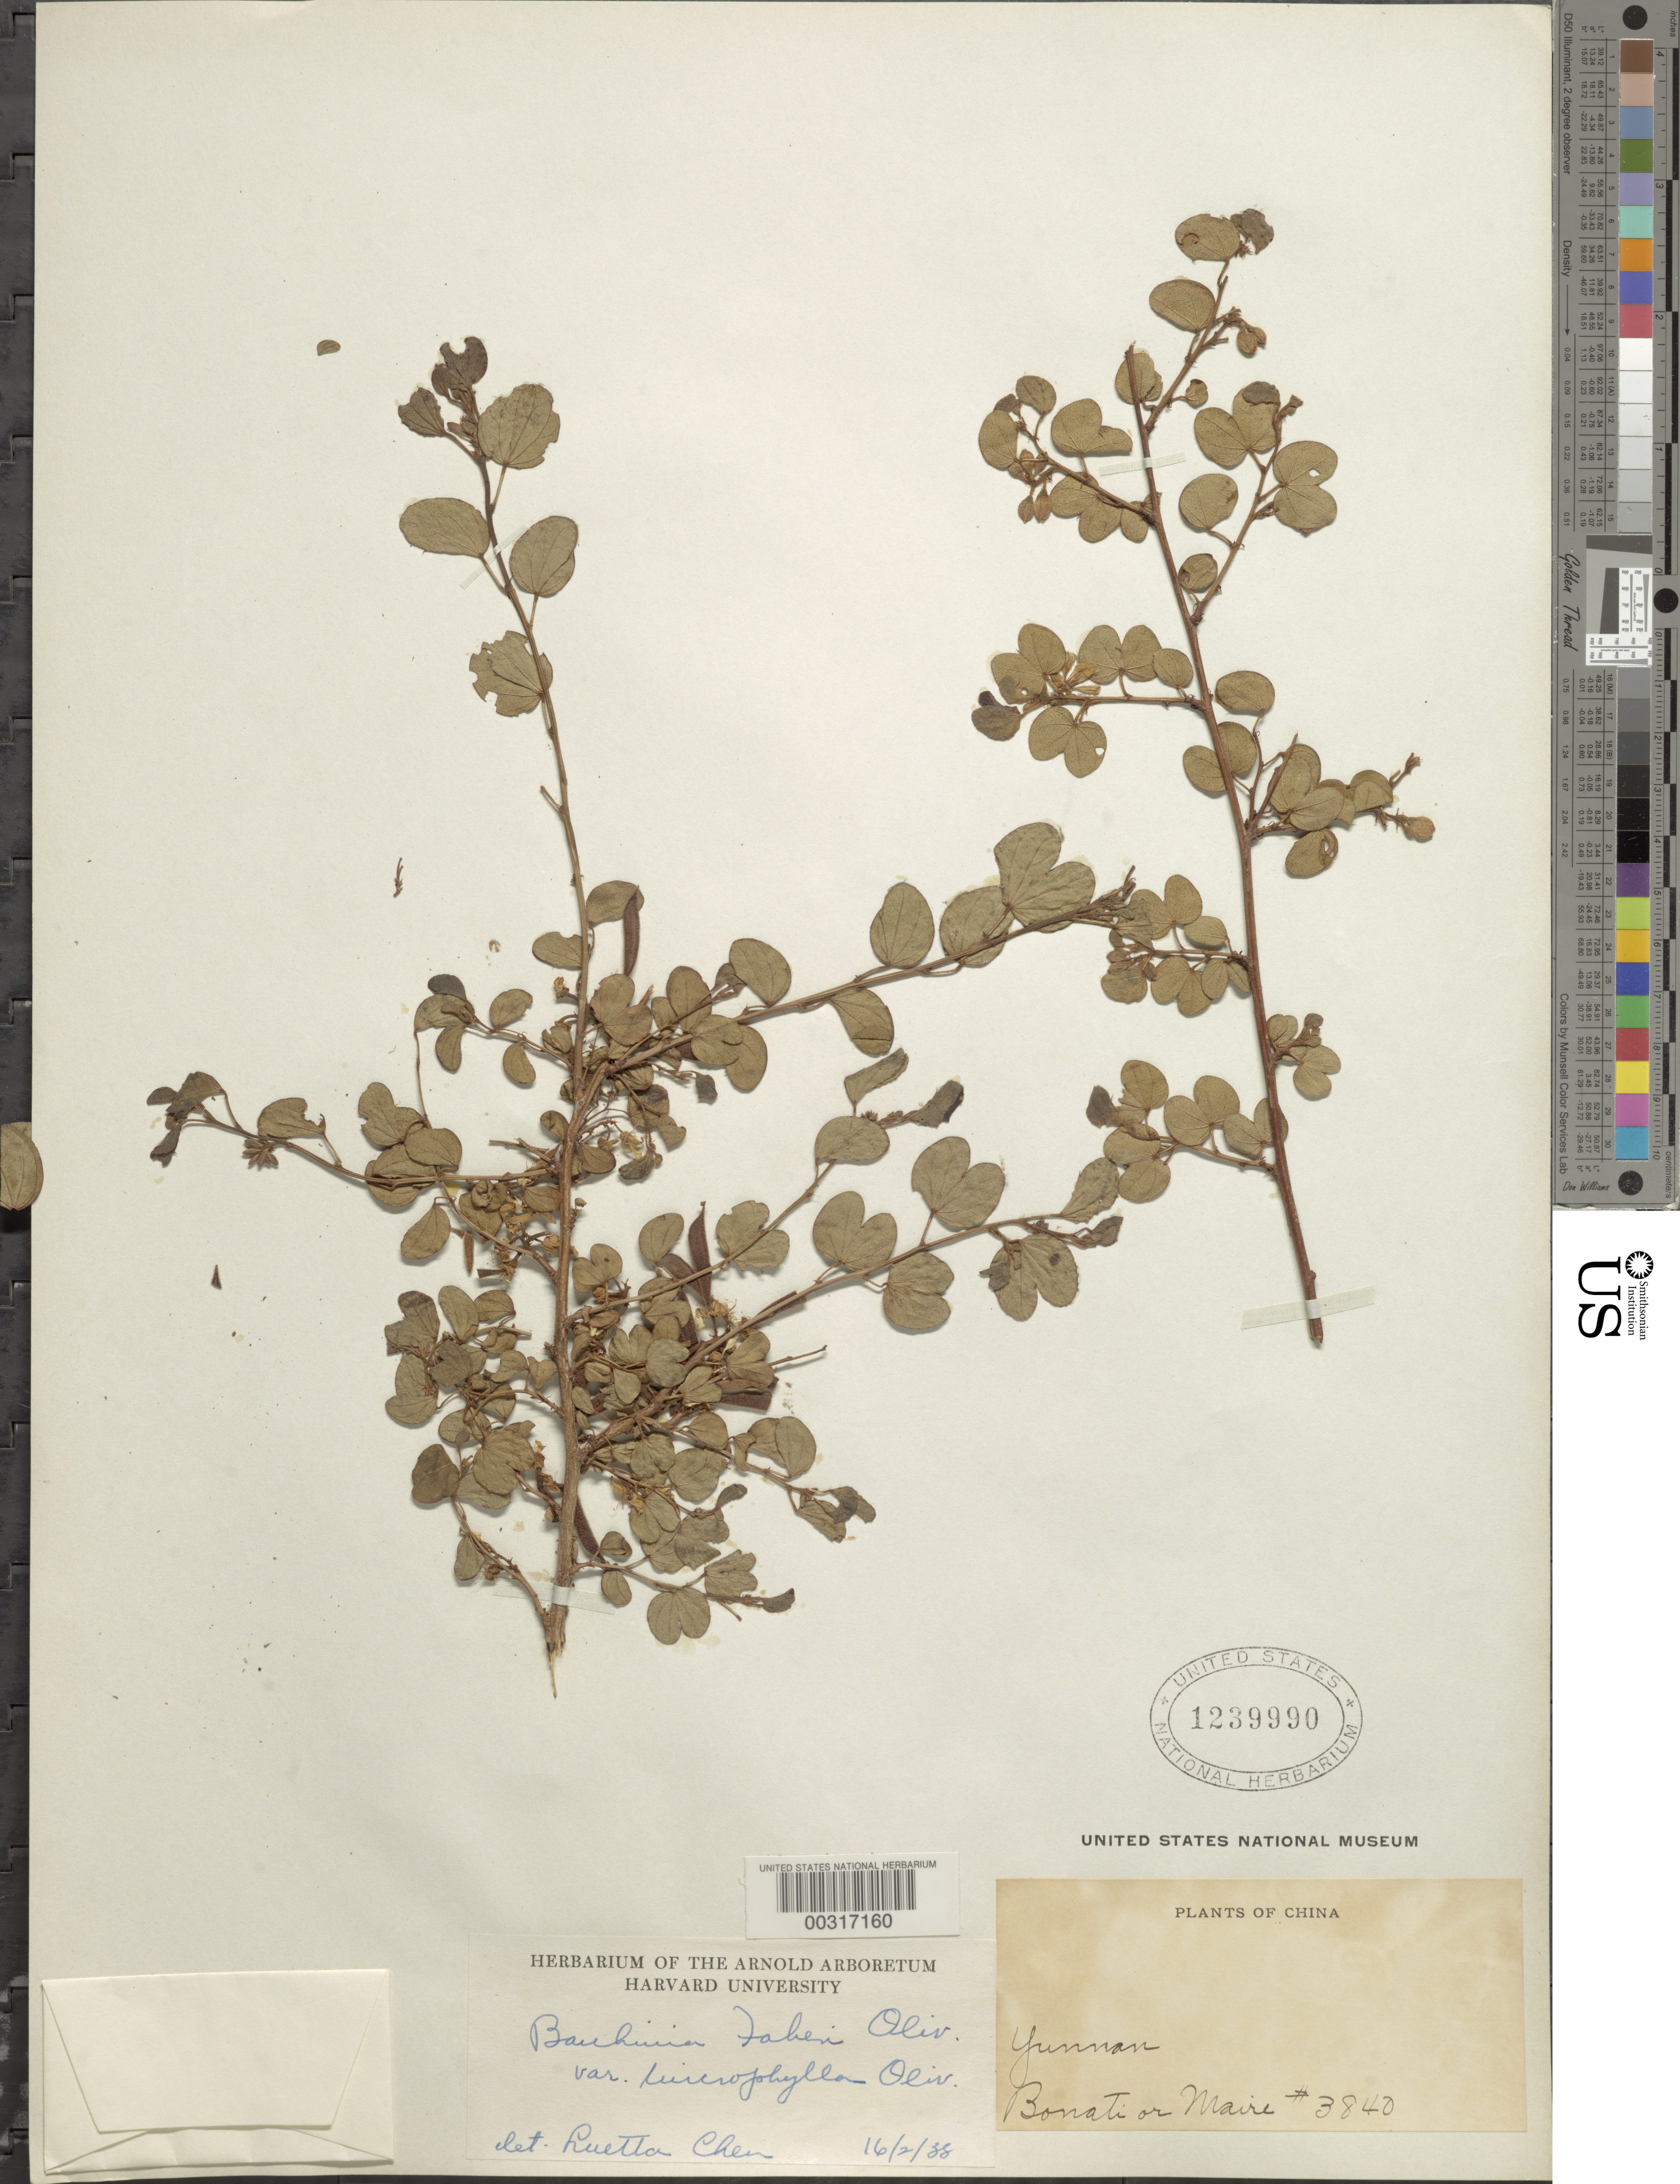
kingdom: Plantae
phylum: Tracheophyta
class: Magnoliopsida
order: Fabales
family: Fabaceae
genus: Bauhinia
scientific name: Bauhinia brachycarpa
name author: Wall. ex Benth.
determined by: U.S. National Herbarium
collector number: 3840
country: China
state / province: Yunnan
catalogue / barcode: US 1239990